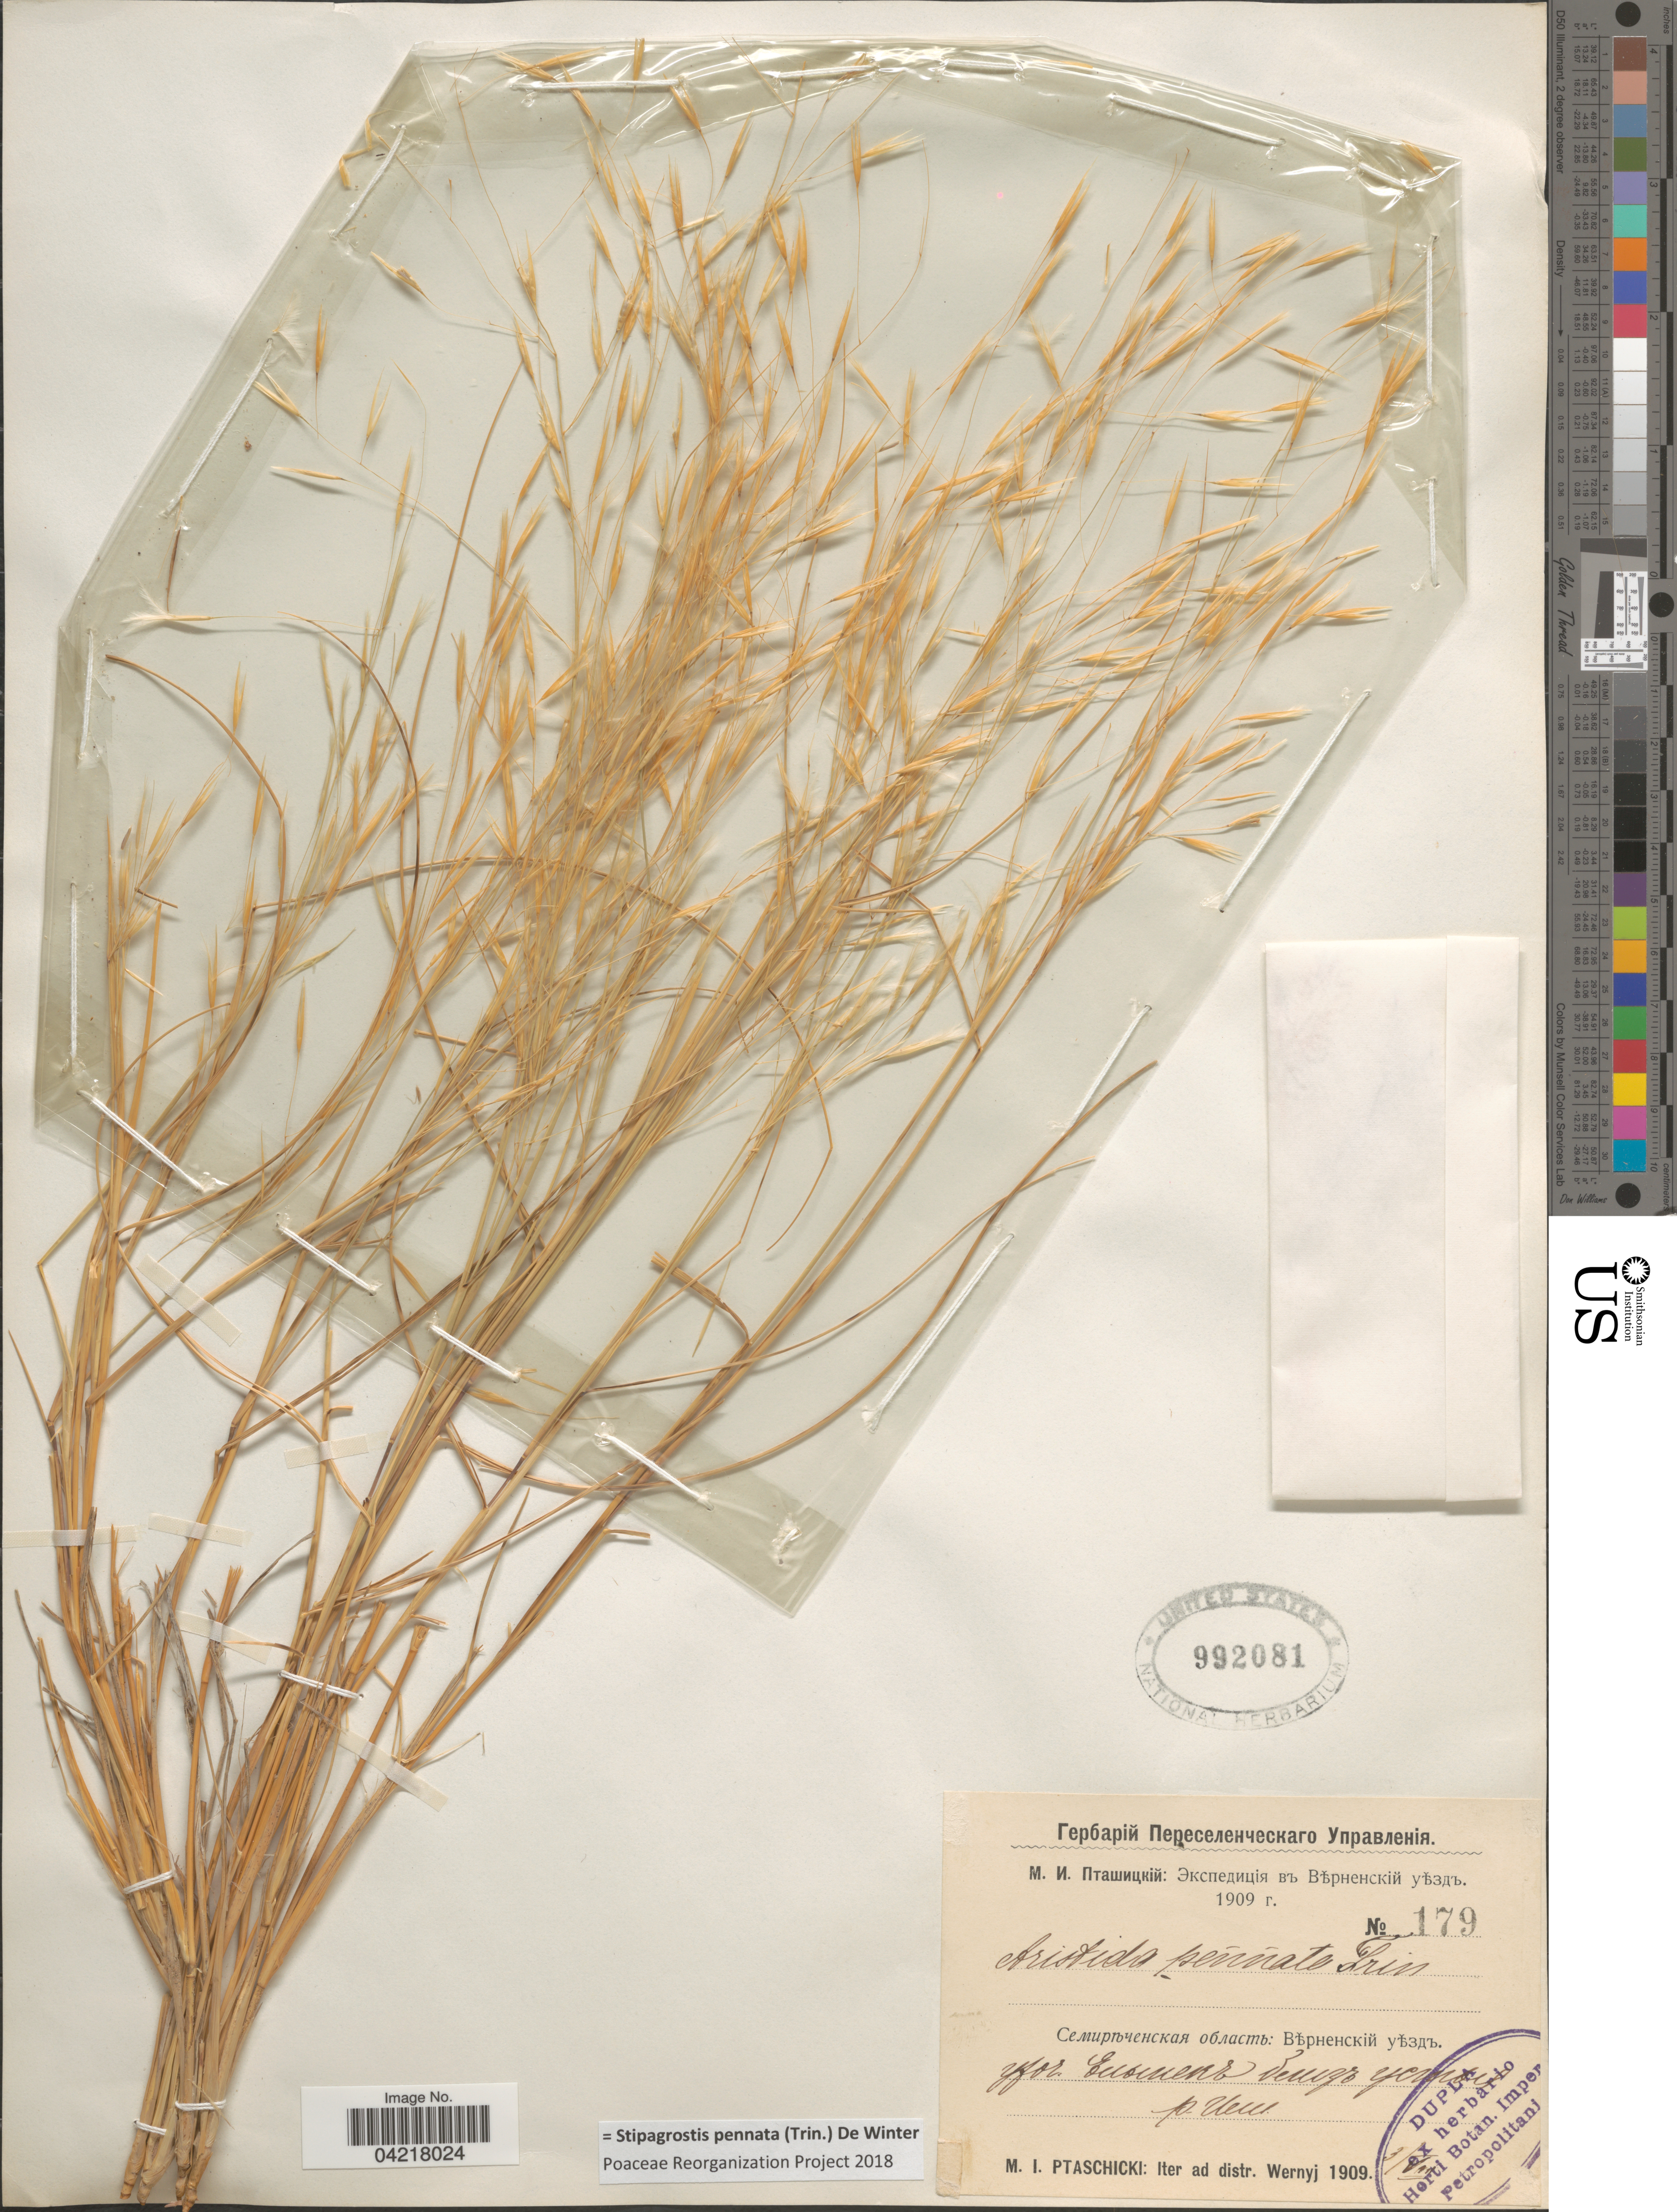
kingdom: Plantae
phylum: Tracheophyta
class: Liliopsida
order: Poales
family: Poaceae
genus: Stipagrostis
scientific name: Stipagrostis pennata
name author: (Trin.) De Winter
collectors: M. Ptaschicki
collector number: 179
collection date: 1909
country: Kazakhstan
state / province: Amaty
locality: Iter ad distr. Wernyj. Mouth of river Ili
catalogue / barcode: US 992081